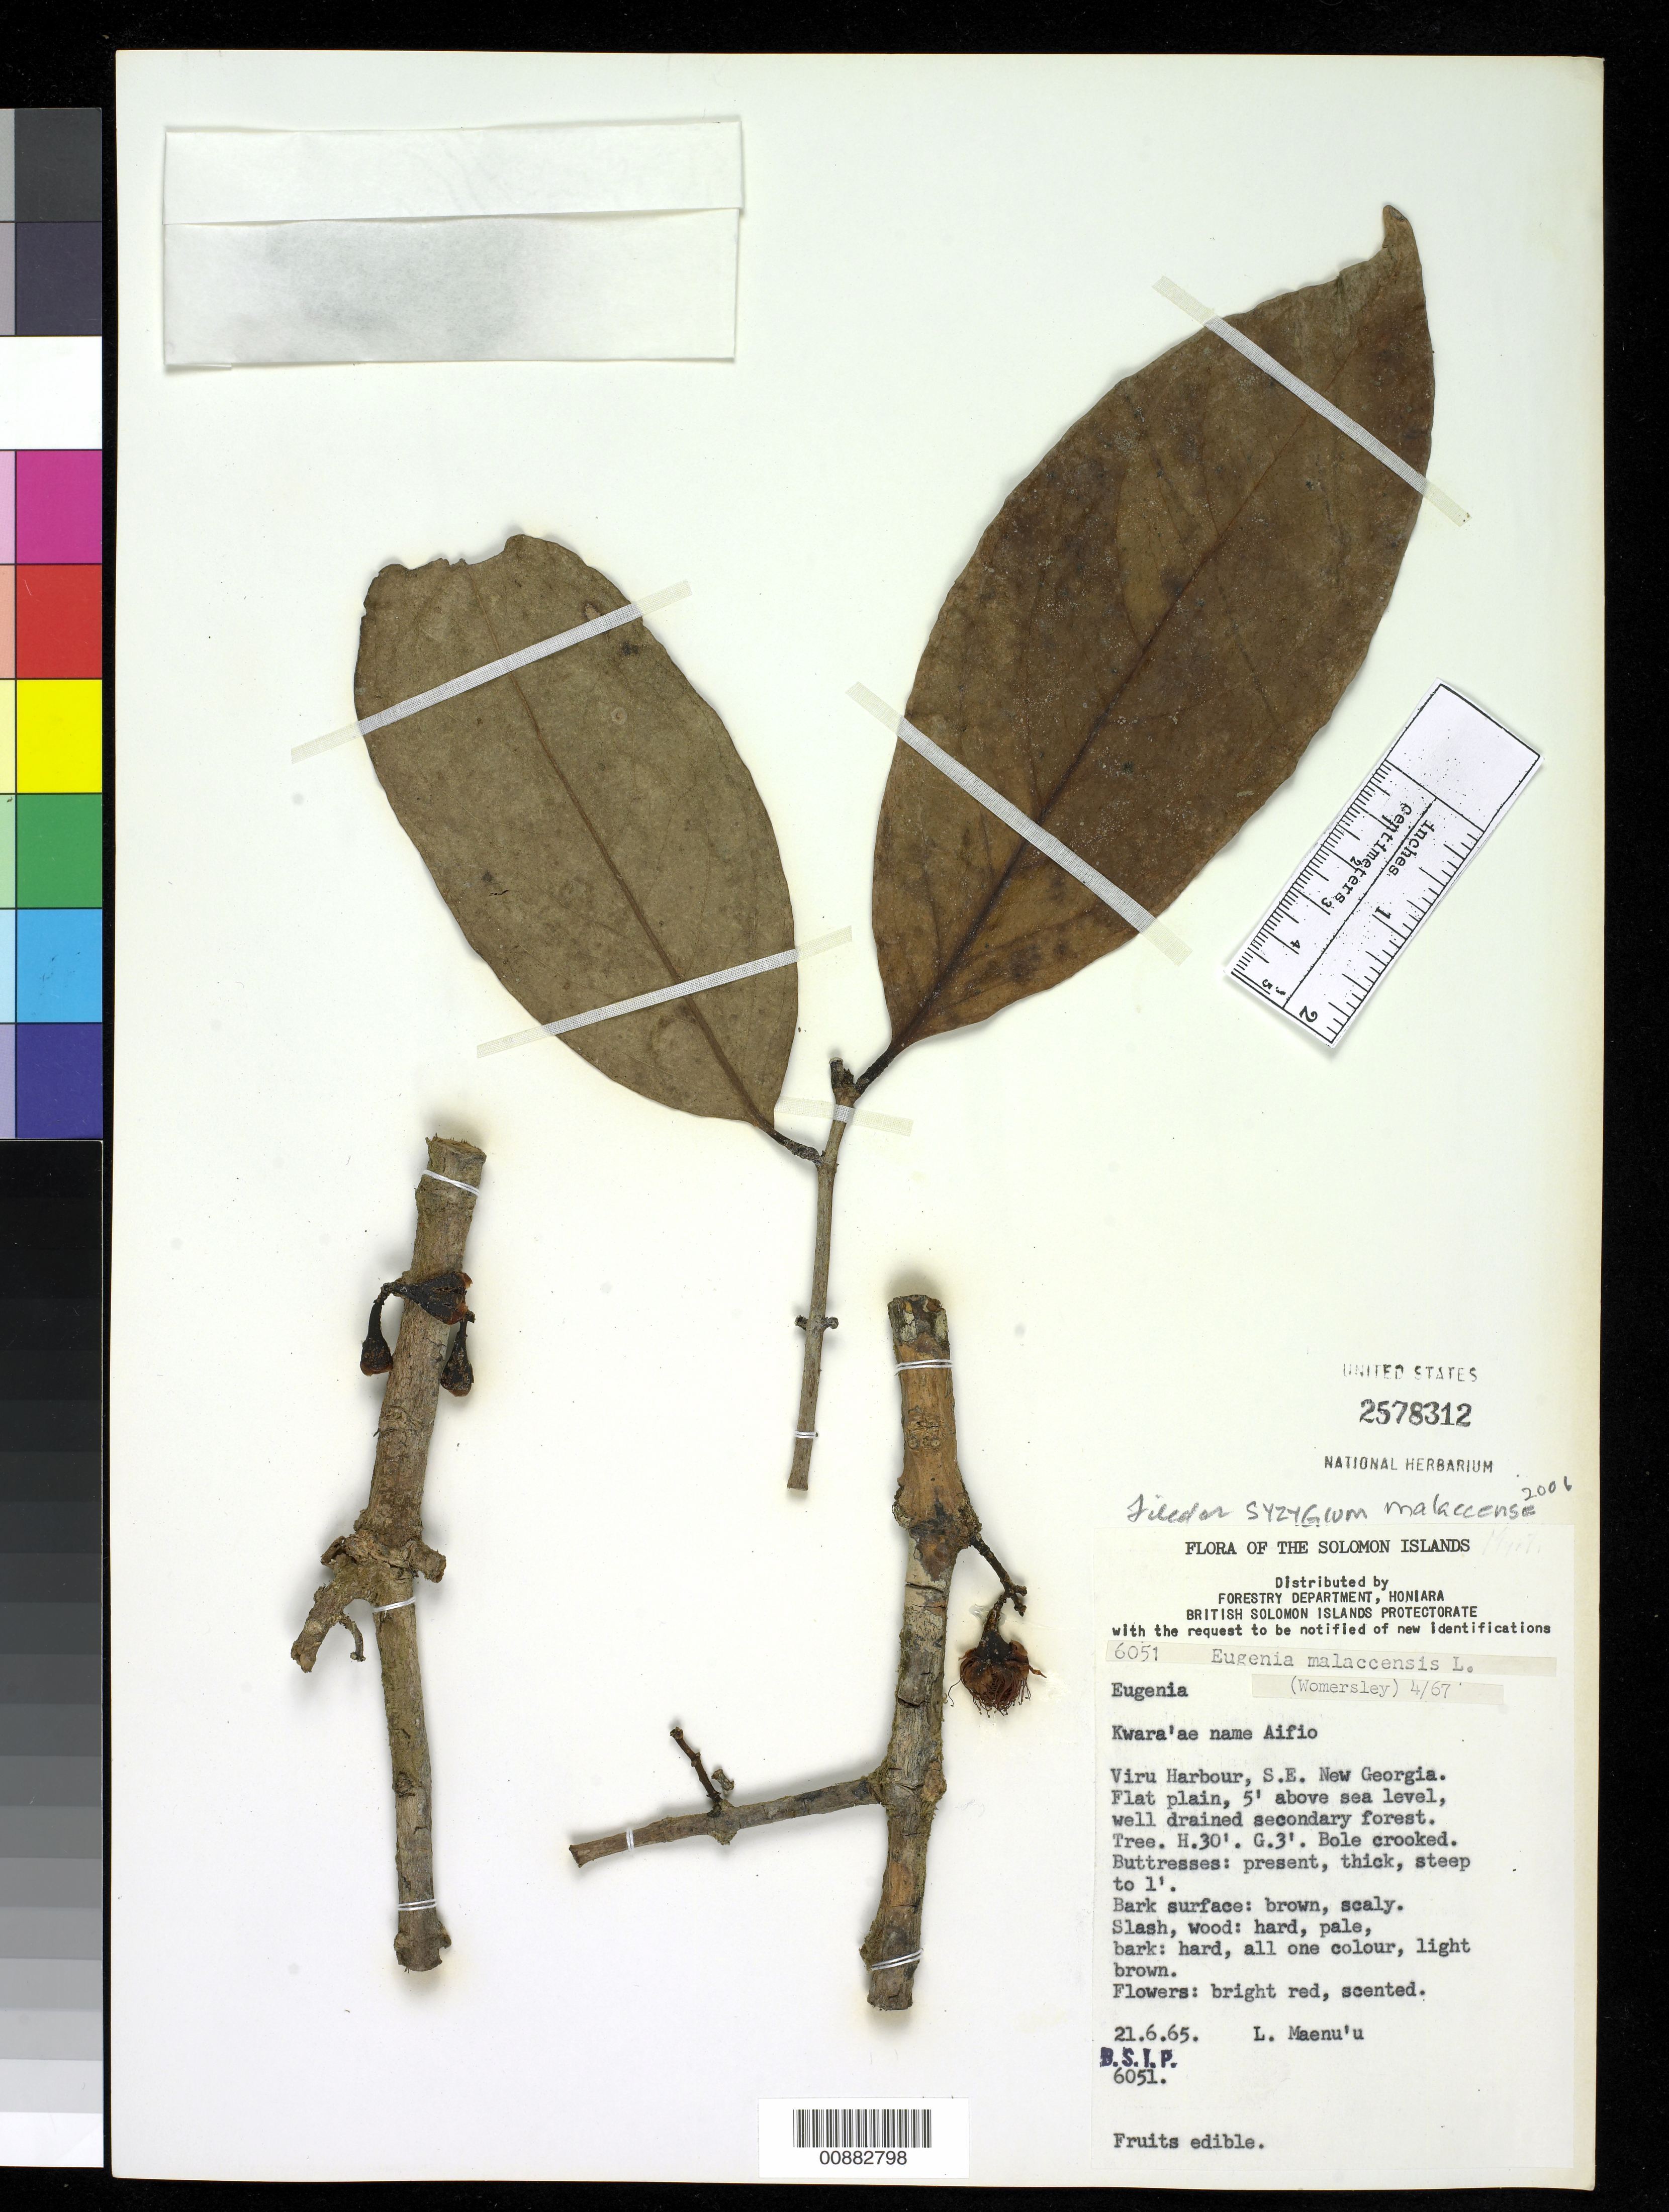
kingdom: Plantae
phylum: Tracheophyta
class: Magnoliopsida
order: Myrtales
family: Myrtaceae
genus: Syzygium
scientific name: Syzygium malaccense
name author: (L.) Merr. & L.M. Perry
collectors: L. Maenu'u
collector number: BSIP 6051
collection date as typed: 21 Jun 1965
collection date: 1965-06-21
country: Solomon Islands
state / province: Western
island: New Georgia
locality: Viru Harbor, SE New Georgia. Flat plain 5 feet above sea level.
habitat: Flat plain 5 feet above sea level, well-drained secondary forest.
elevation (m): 2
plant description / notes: Cited by Byng et al., Phytotaxa 427(2): 122. 2019.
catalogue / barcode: US 2578312